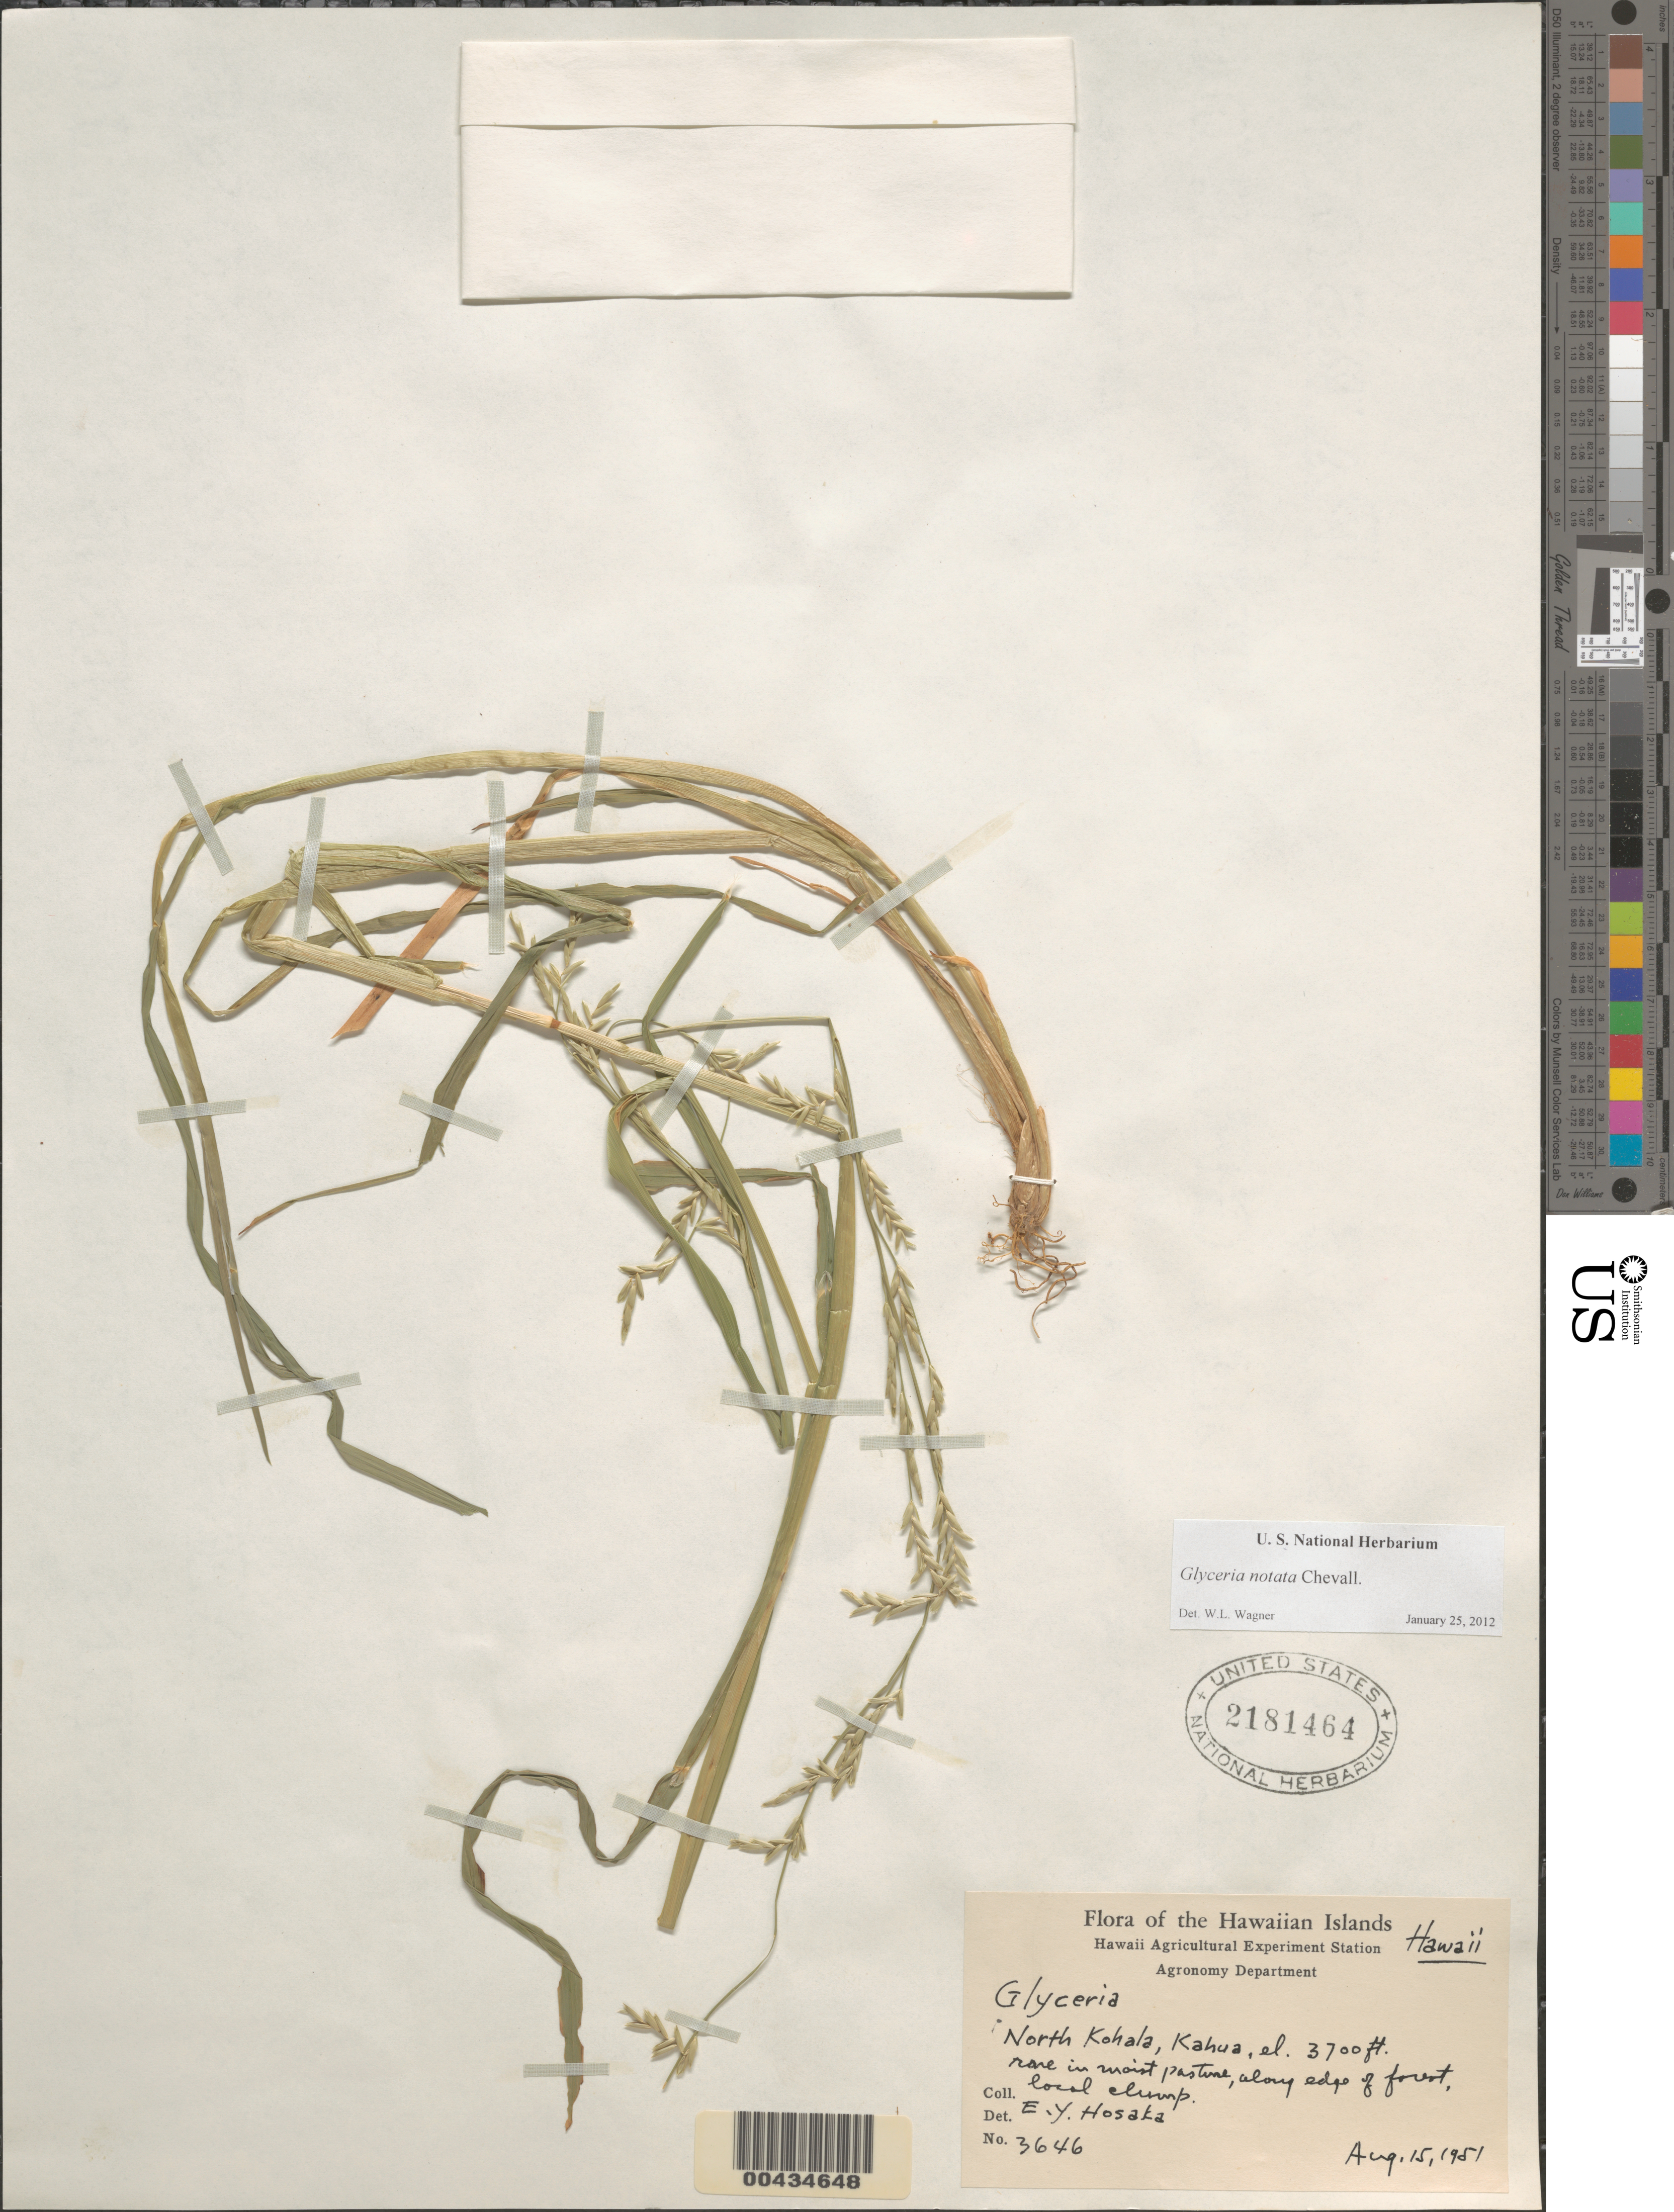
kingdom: Plantae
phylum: Tracheophyta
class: Liliopsida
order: Poales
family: Poaceae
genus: Glyceria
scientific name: Glyceria notata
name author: Chevall.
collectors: E. Y. Hosaka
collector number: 3646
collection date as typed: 15 Aug 1951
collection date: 1951-08-15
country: United States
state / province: Hawaii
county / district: Hawaii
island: Hawaii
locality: North Kohala, Kahua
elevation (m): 1128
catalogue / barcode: US 2181464